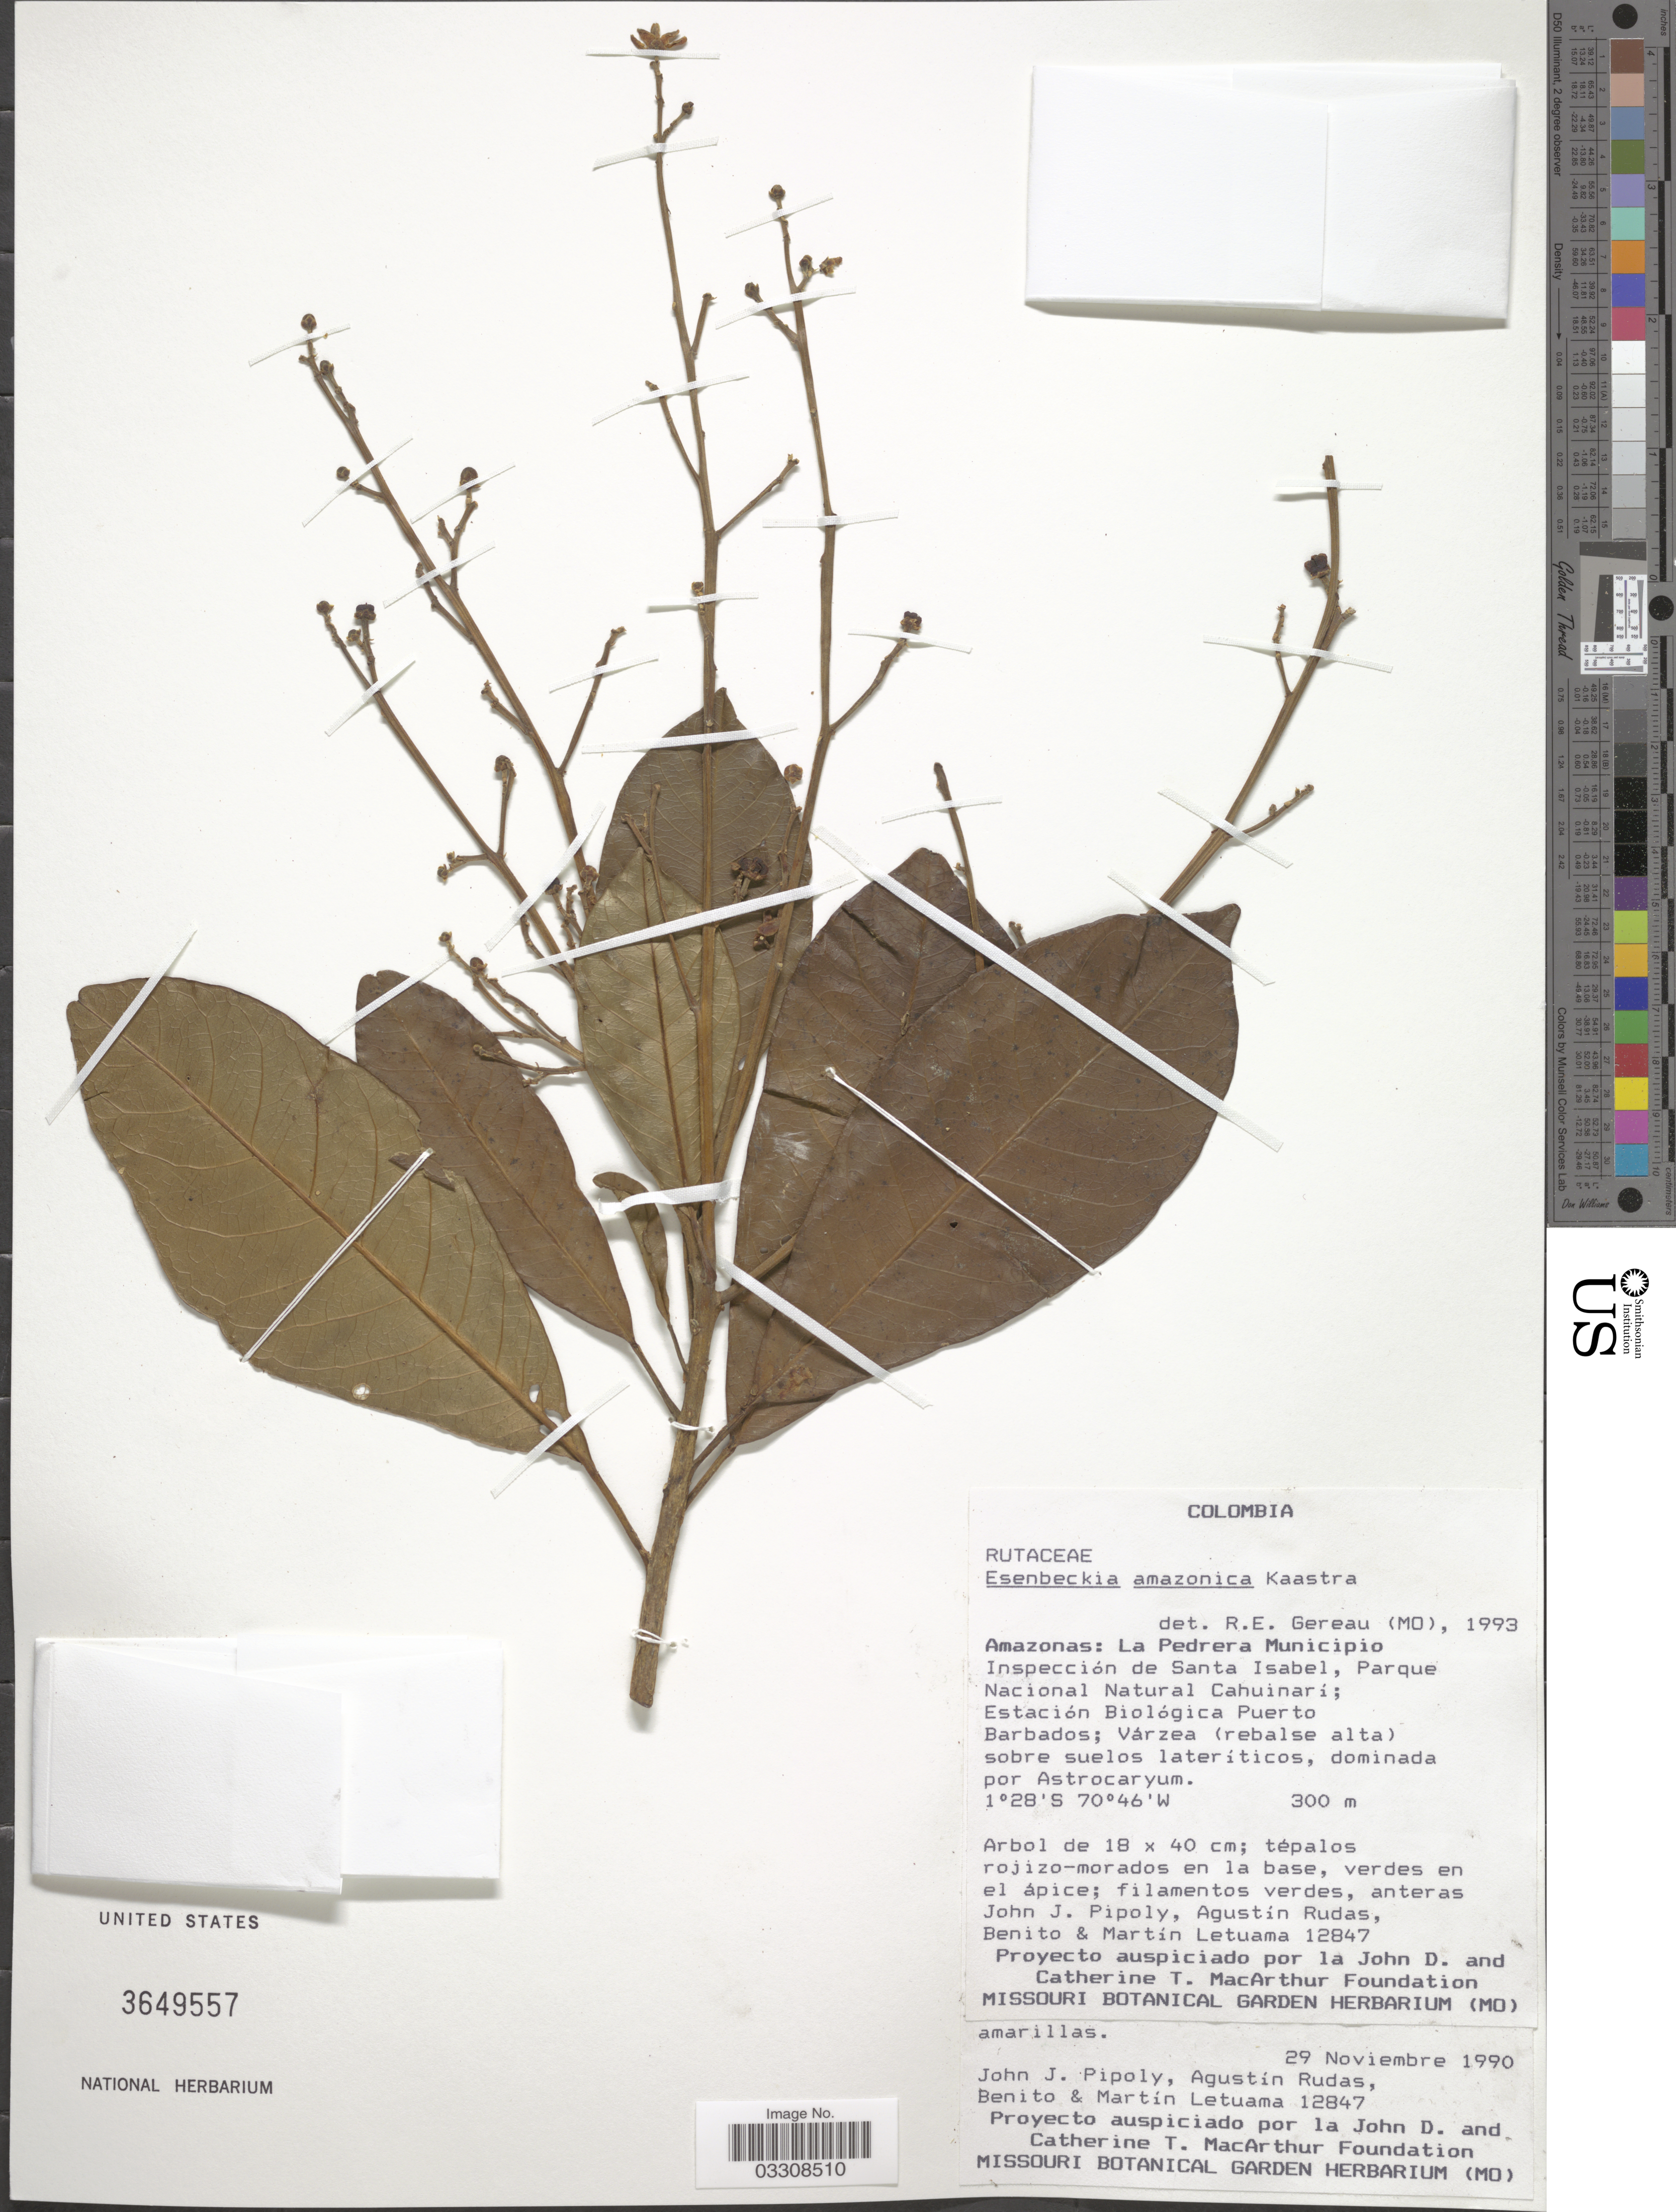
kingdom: Plantae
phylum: Tracheophyta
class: Magnoliopsida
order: Sapindales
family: Rutaceae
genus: Esenbeckia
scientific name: Esenbeckia amazonica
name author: Kaastra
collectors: J. J. Pipoly, A. Rudas, Benito & M. Letuama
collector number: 12847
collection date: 1990-11-29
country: Colombia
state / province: Amazônas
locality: La Pedrera Municipio. Inspección de Santa Isabel, Parque Nacional Natural Cahuinarí; Estación Biológica Puerto Barbados; Várzea (rebalse alta) sobre suelos lateríticos.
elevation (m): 300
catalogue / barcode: US 3649557